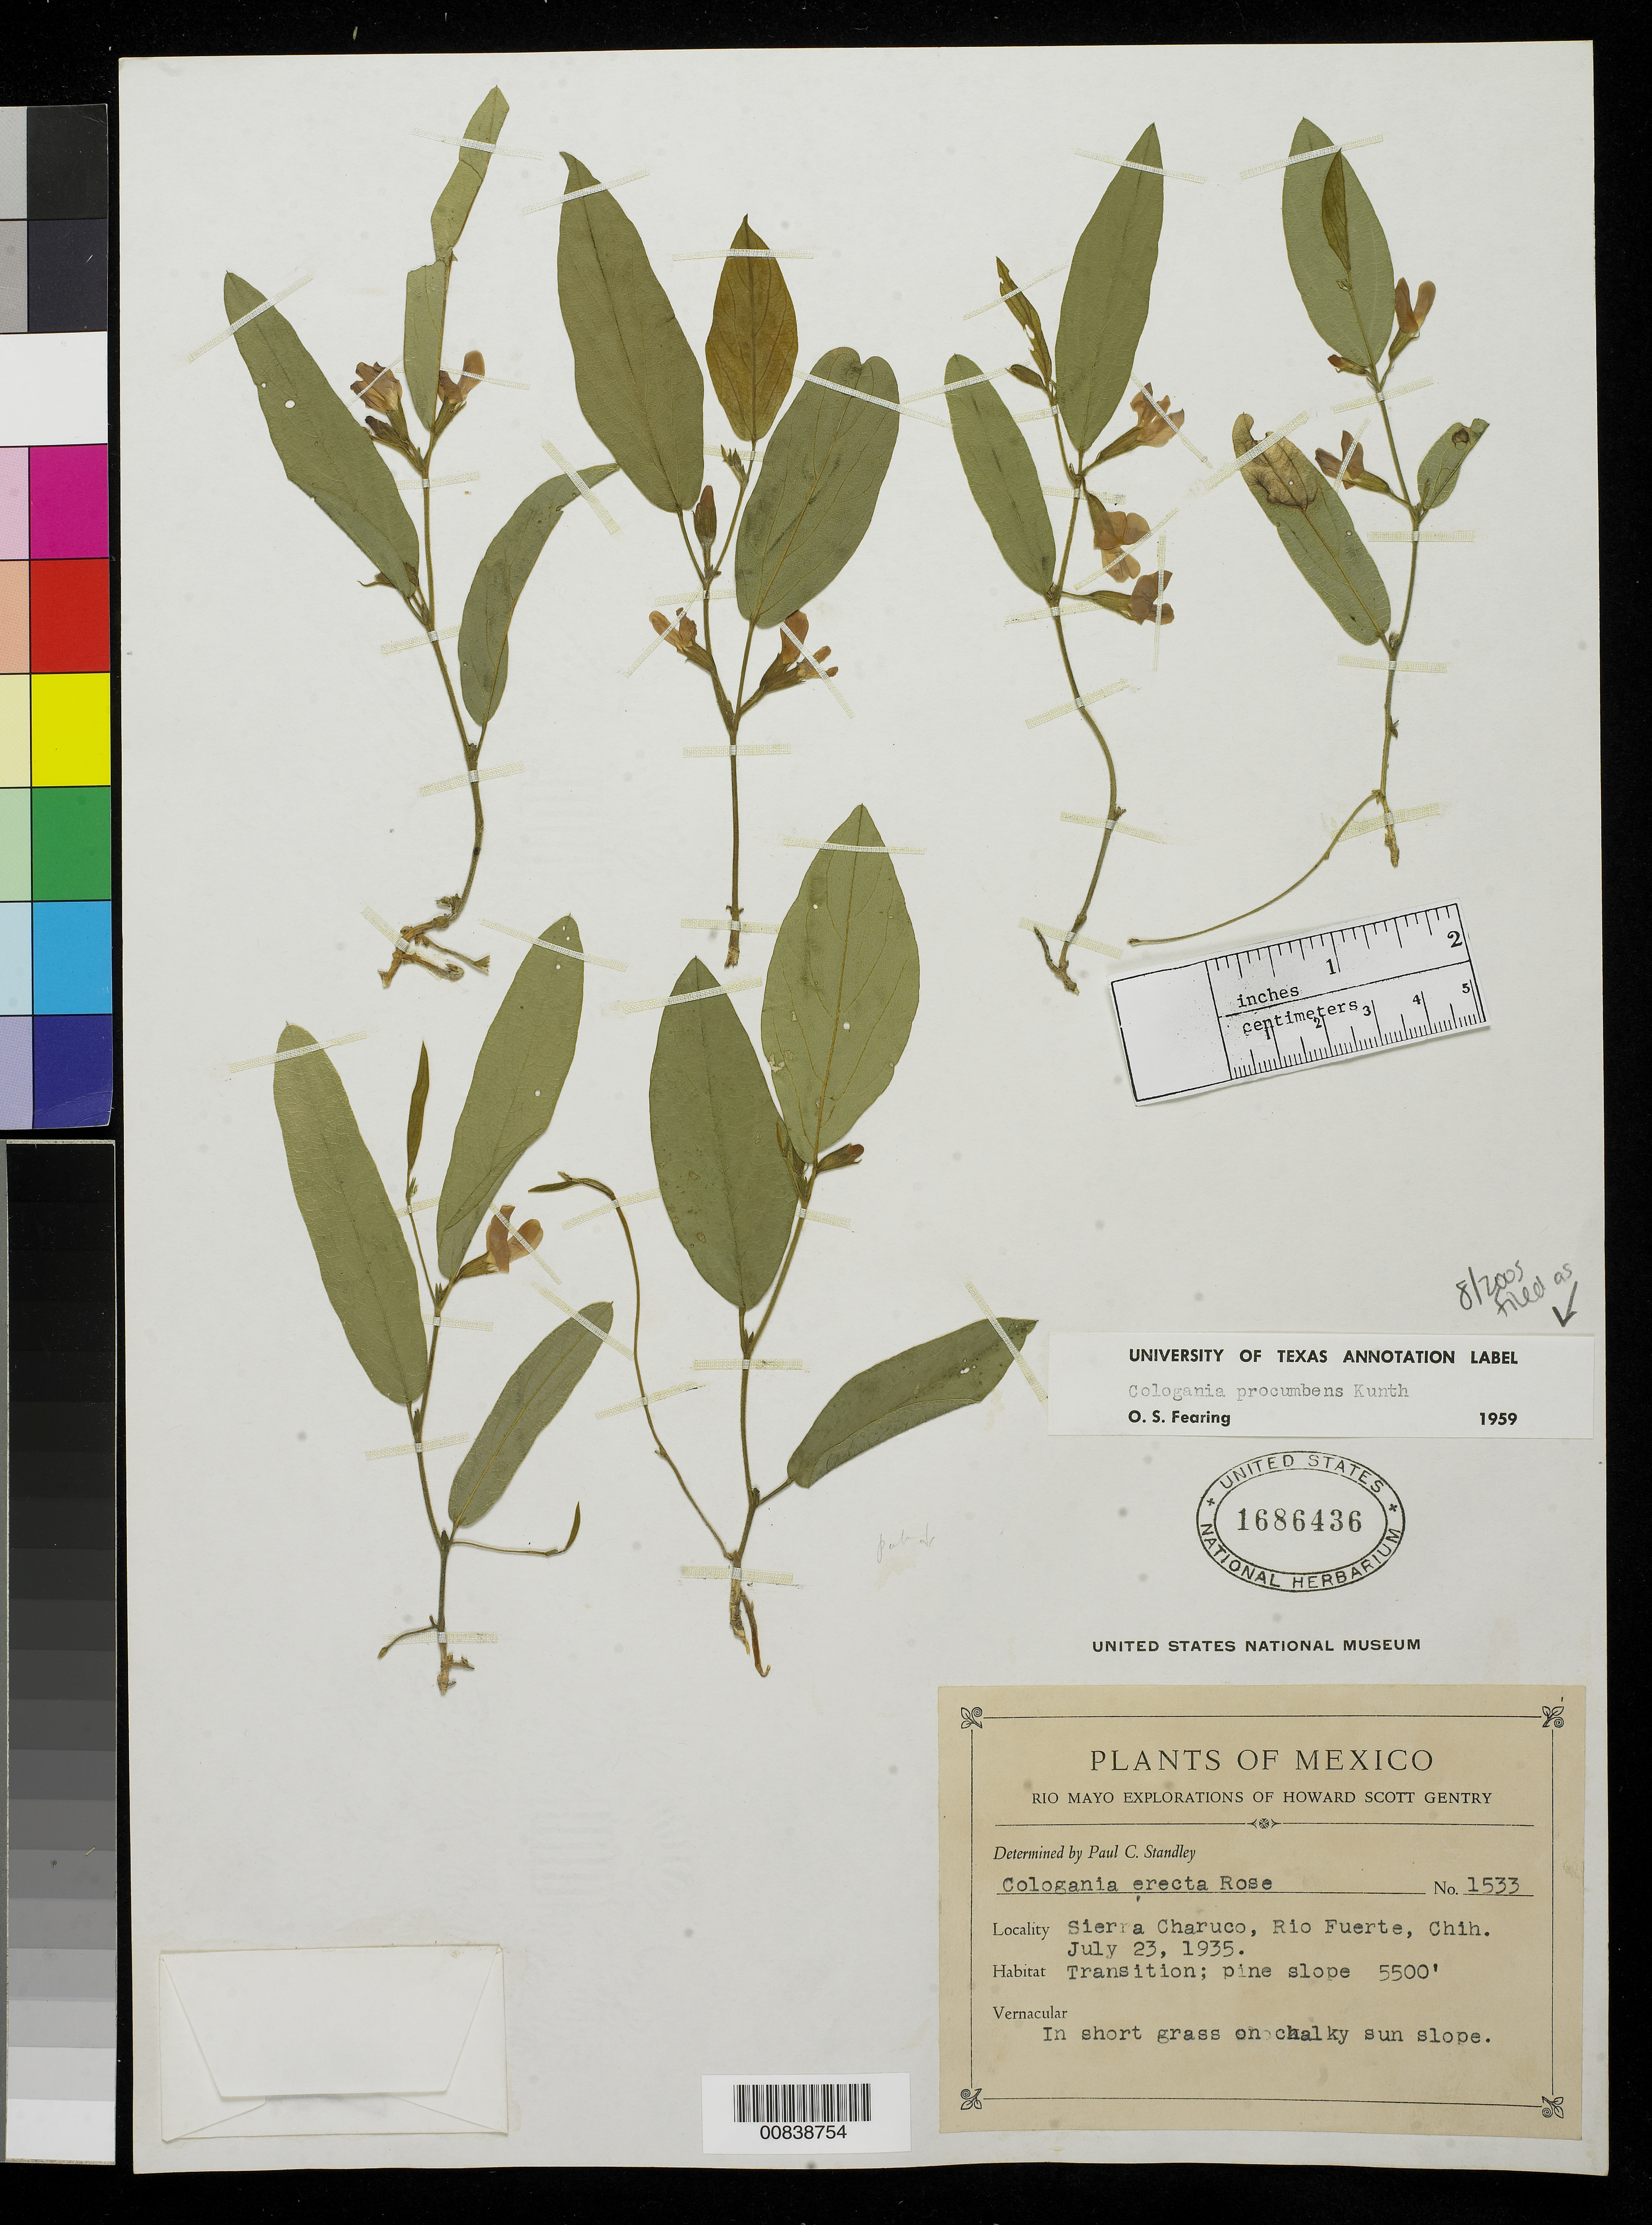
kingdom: Plantae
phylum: Tracheophyta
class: Magnoliopsida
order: Fabales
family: Fabaceae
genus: Cologania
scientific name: Cologania procumbens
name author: Kunth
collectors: H. S. Gentry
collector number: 1533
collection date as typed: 23 Jul 1935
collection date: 1935-07-23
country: Mexico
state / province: Chihuahua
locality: Sierra Charuco, Río Fuerte, Chihuahua.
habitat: Transition; pine slope. In short grass on chalky sun slope.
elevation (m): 1676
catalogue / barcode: US 1686436